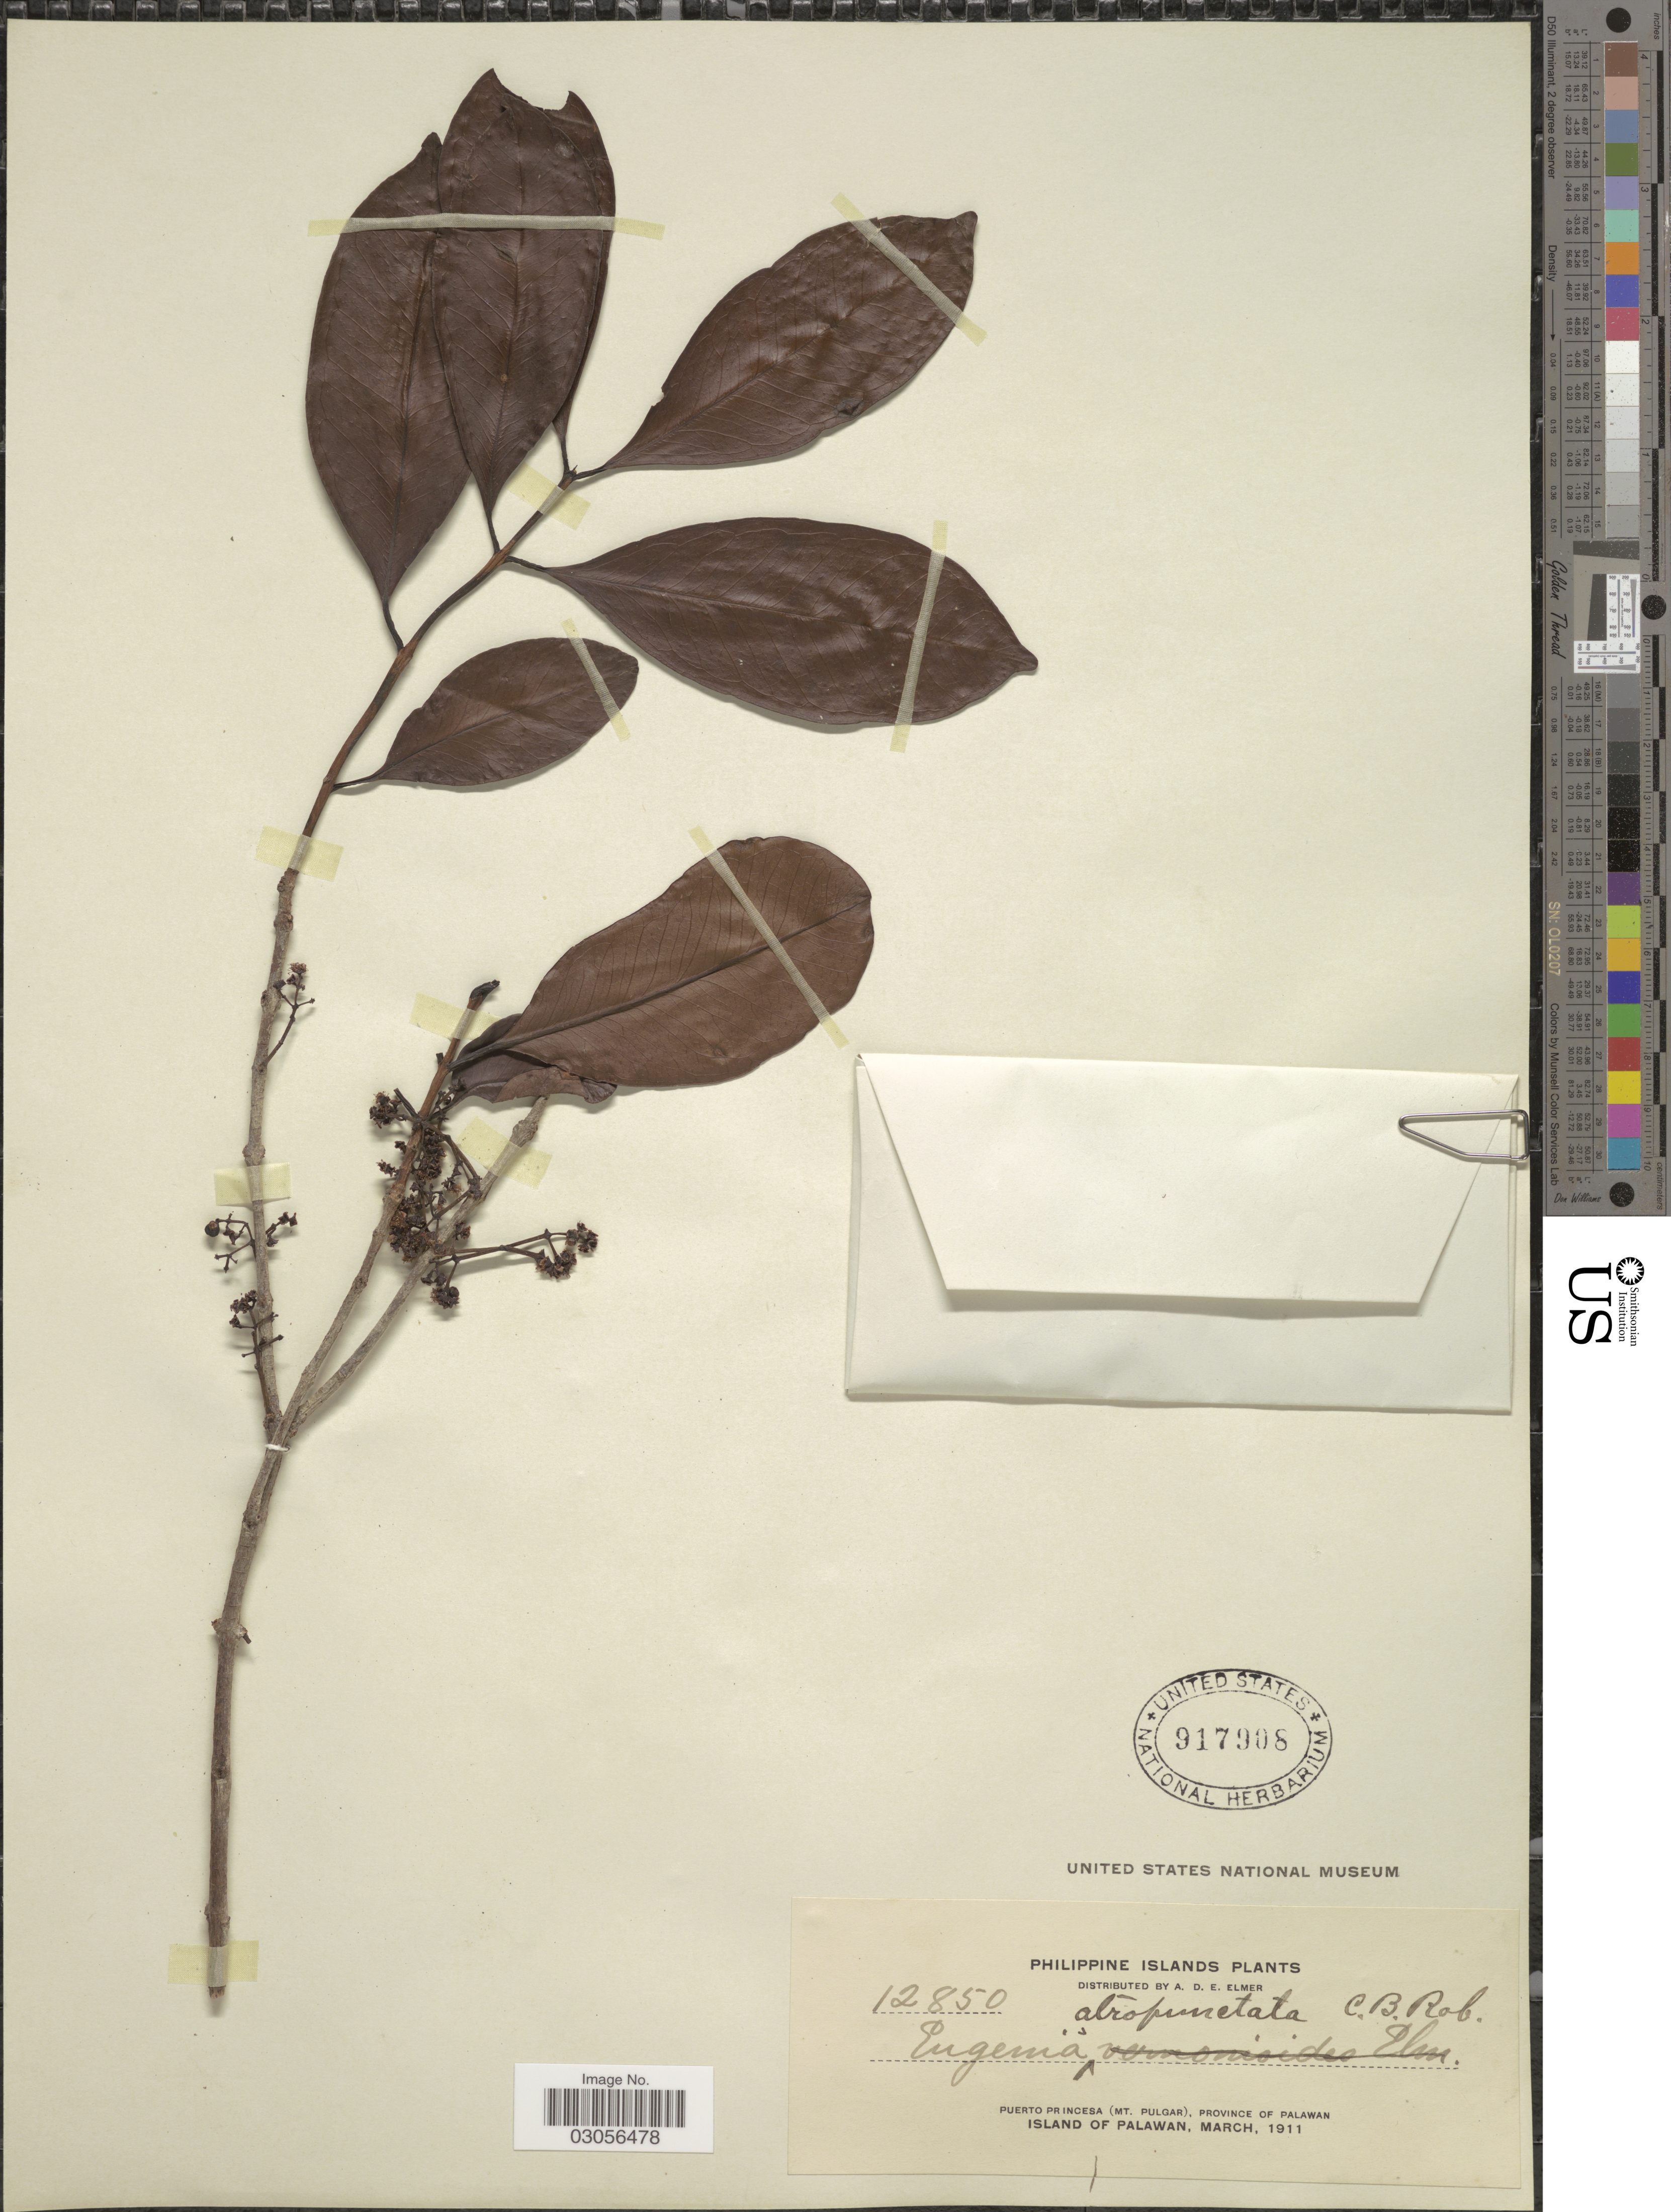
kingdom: Plantae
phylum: Tracheophyta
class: Magnoliopsida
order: Myrtales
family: Myrtaceae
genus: Syzygium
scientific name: Syzygium polyanthum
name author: (Wight) Walp.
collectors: A. D. E. Elmer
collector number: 12850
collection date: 1911-03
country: Philippines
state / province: Mimaropa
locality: Philippine Islands, Puerto Princesa (Mt. Pulgar), Province of Palawan, Island of Palawan.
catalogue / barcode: US 917908